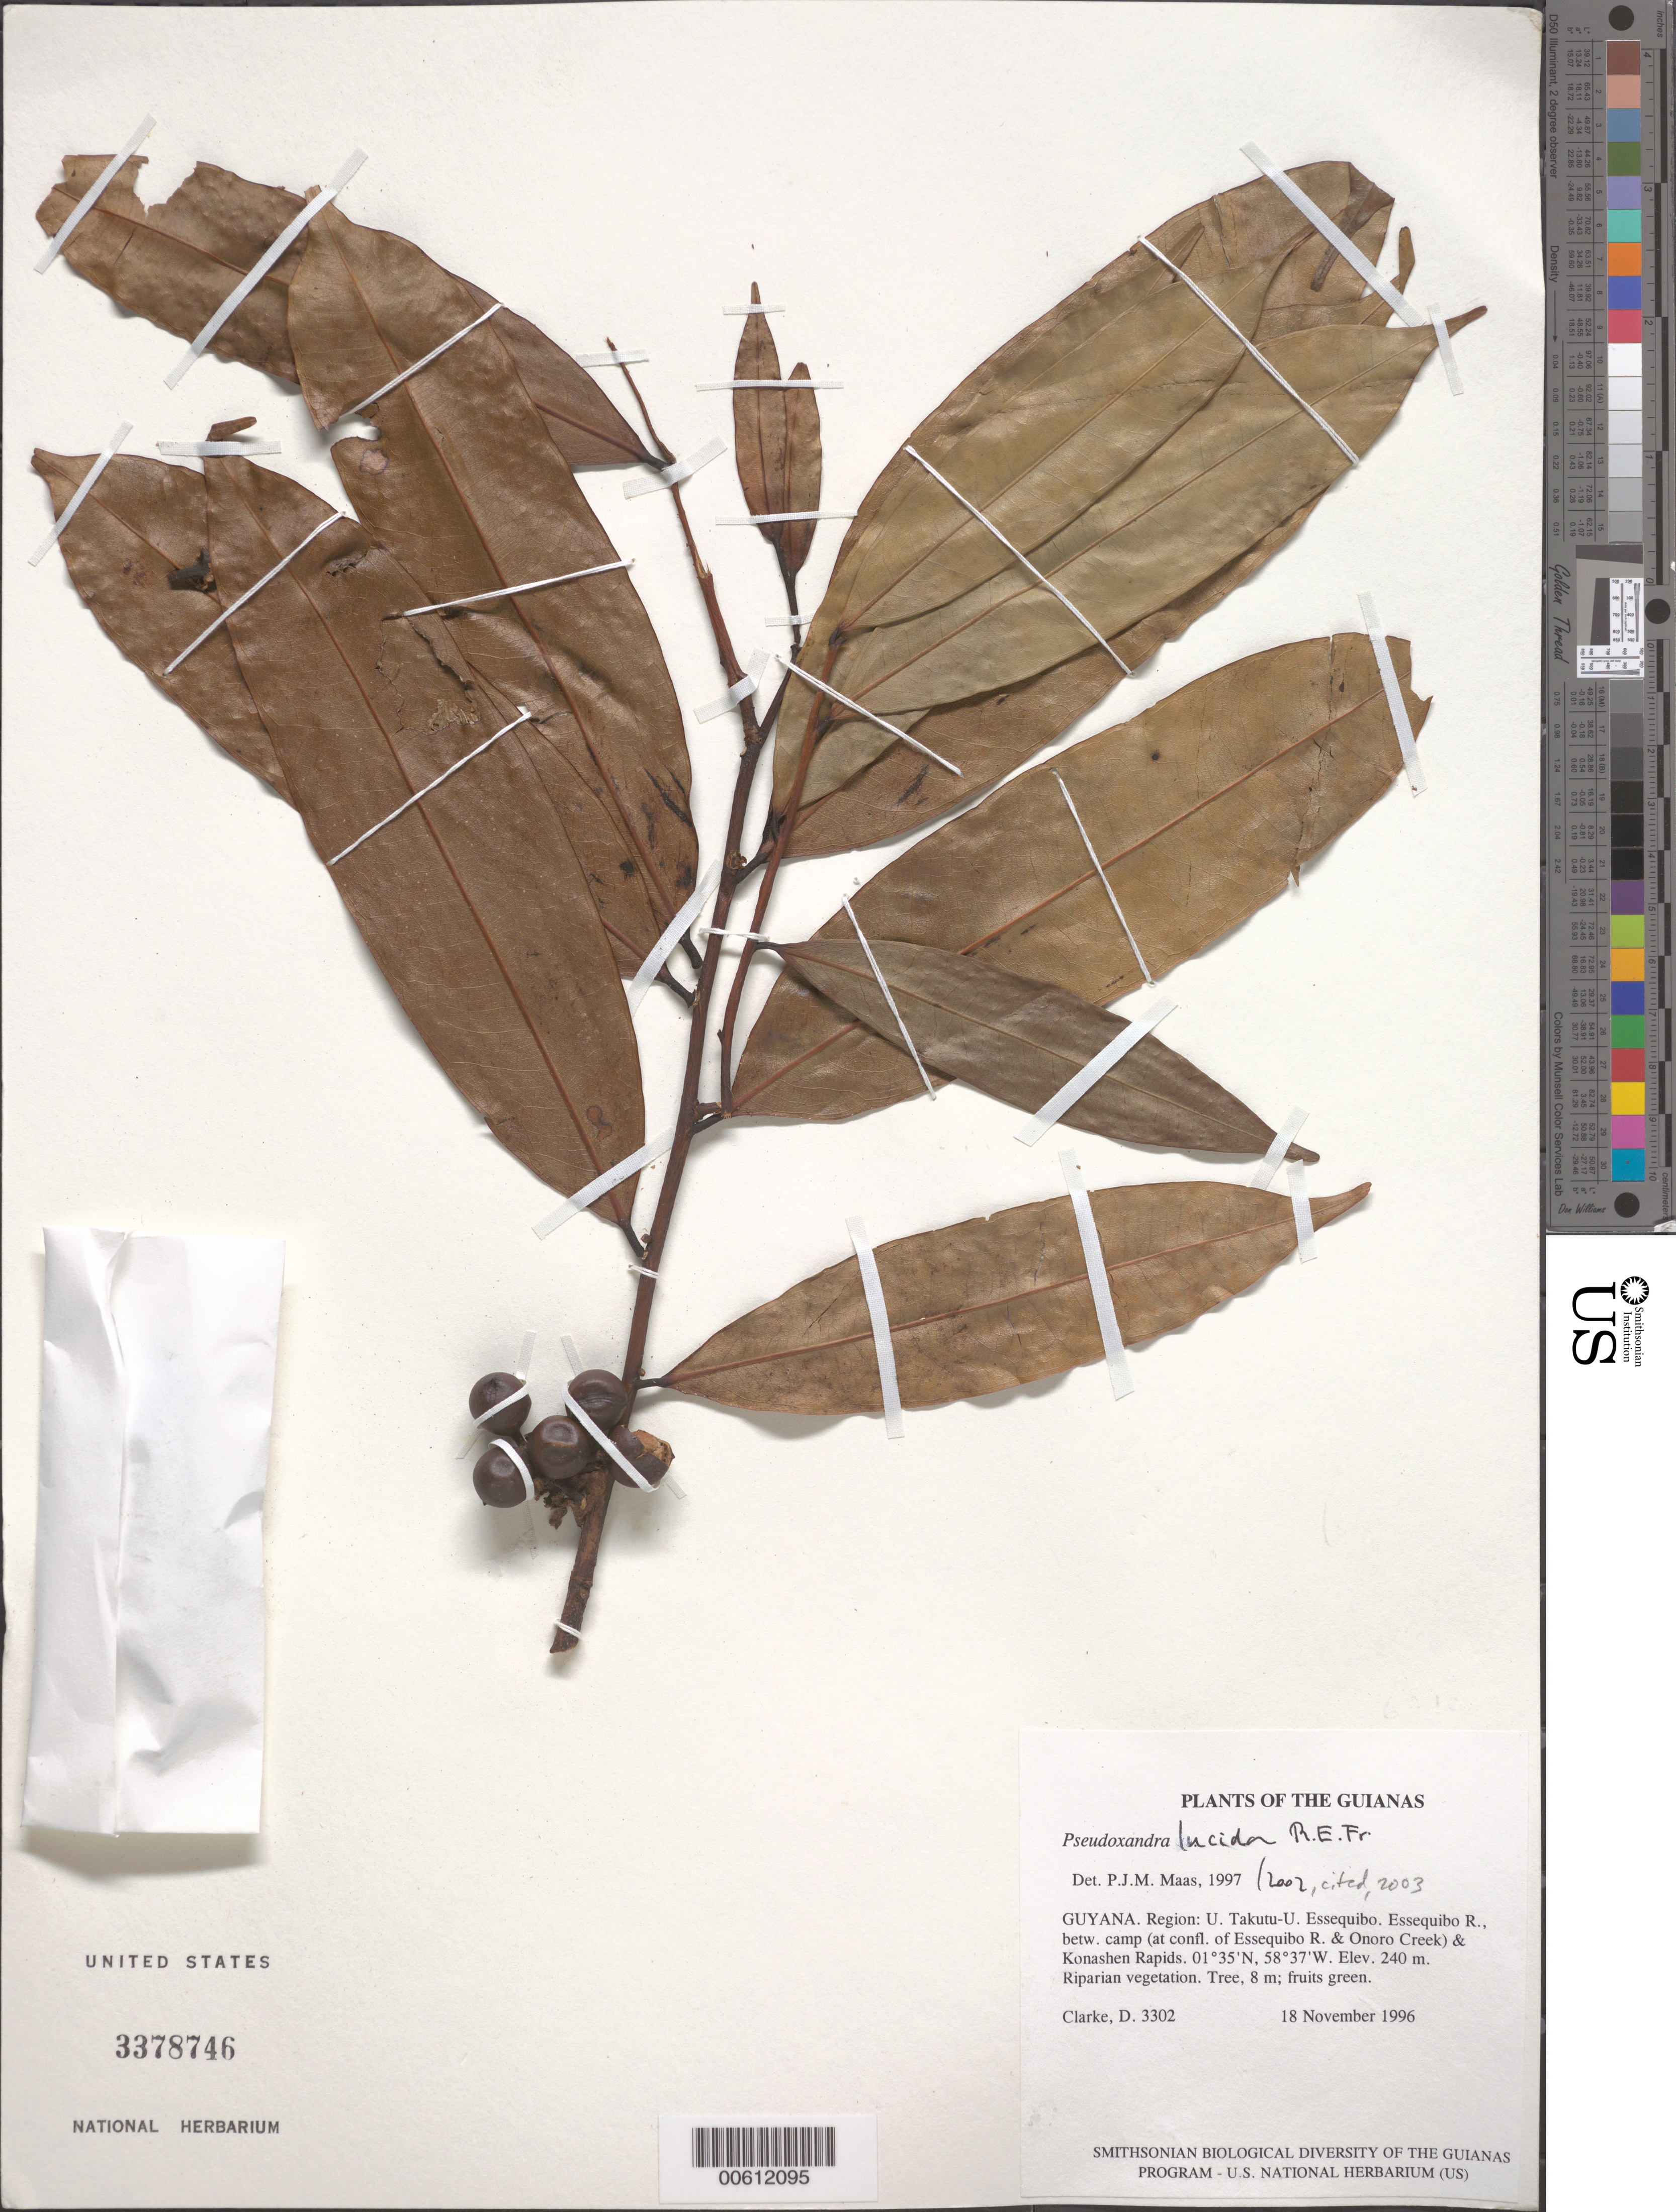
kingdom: Plantae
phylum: Tracheophyta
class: Magnoliopsida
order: Magnoliales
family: Annonaceae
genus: Pseudoxandra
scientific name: Pseudoxandra lucida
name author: R.E. Fr.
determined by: Maas, Paul J. M.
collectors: H. D. Clarke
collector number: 3302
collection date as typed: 18 November 1996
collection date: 1996-11-18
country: Guyana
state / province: U. Takutu-U. Essequibo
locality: Essequibo R., betw. camp (at confl. of Essequibo R. & Onoro Creek) & Konashen Rapids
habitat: Riparian vegetation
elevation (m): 240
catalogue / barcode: US 3378746